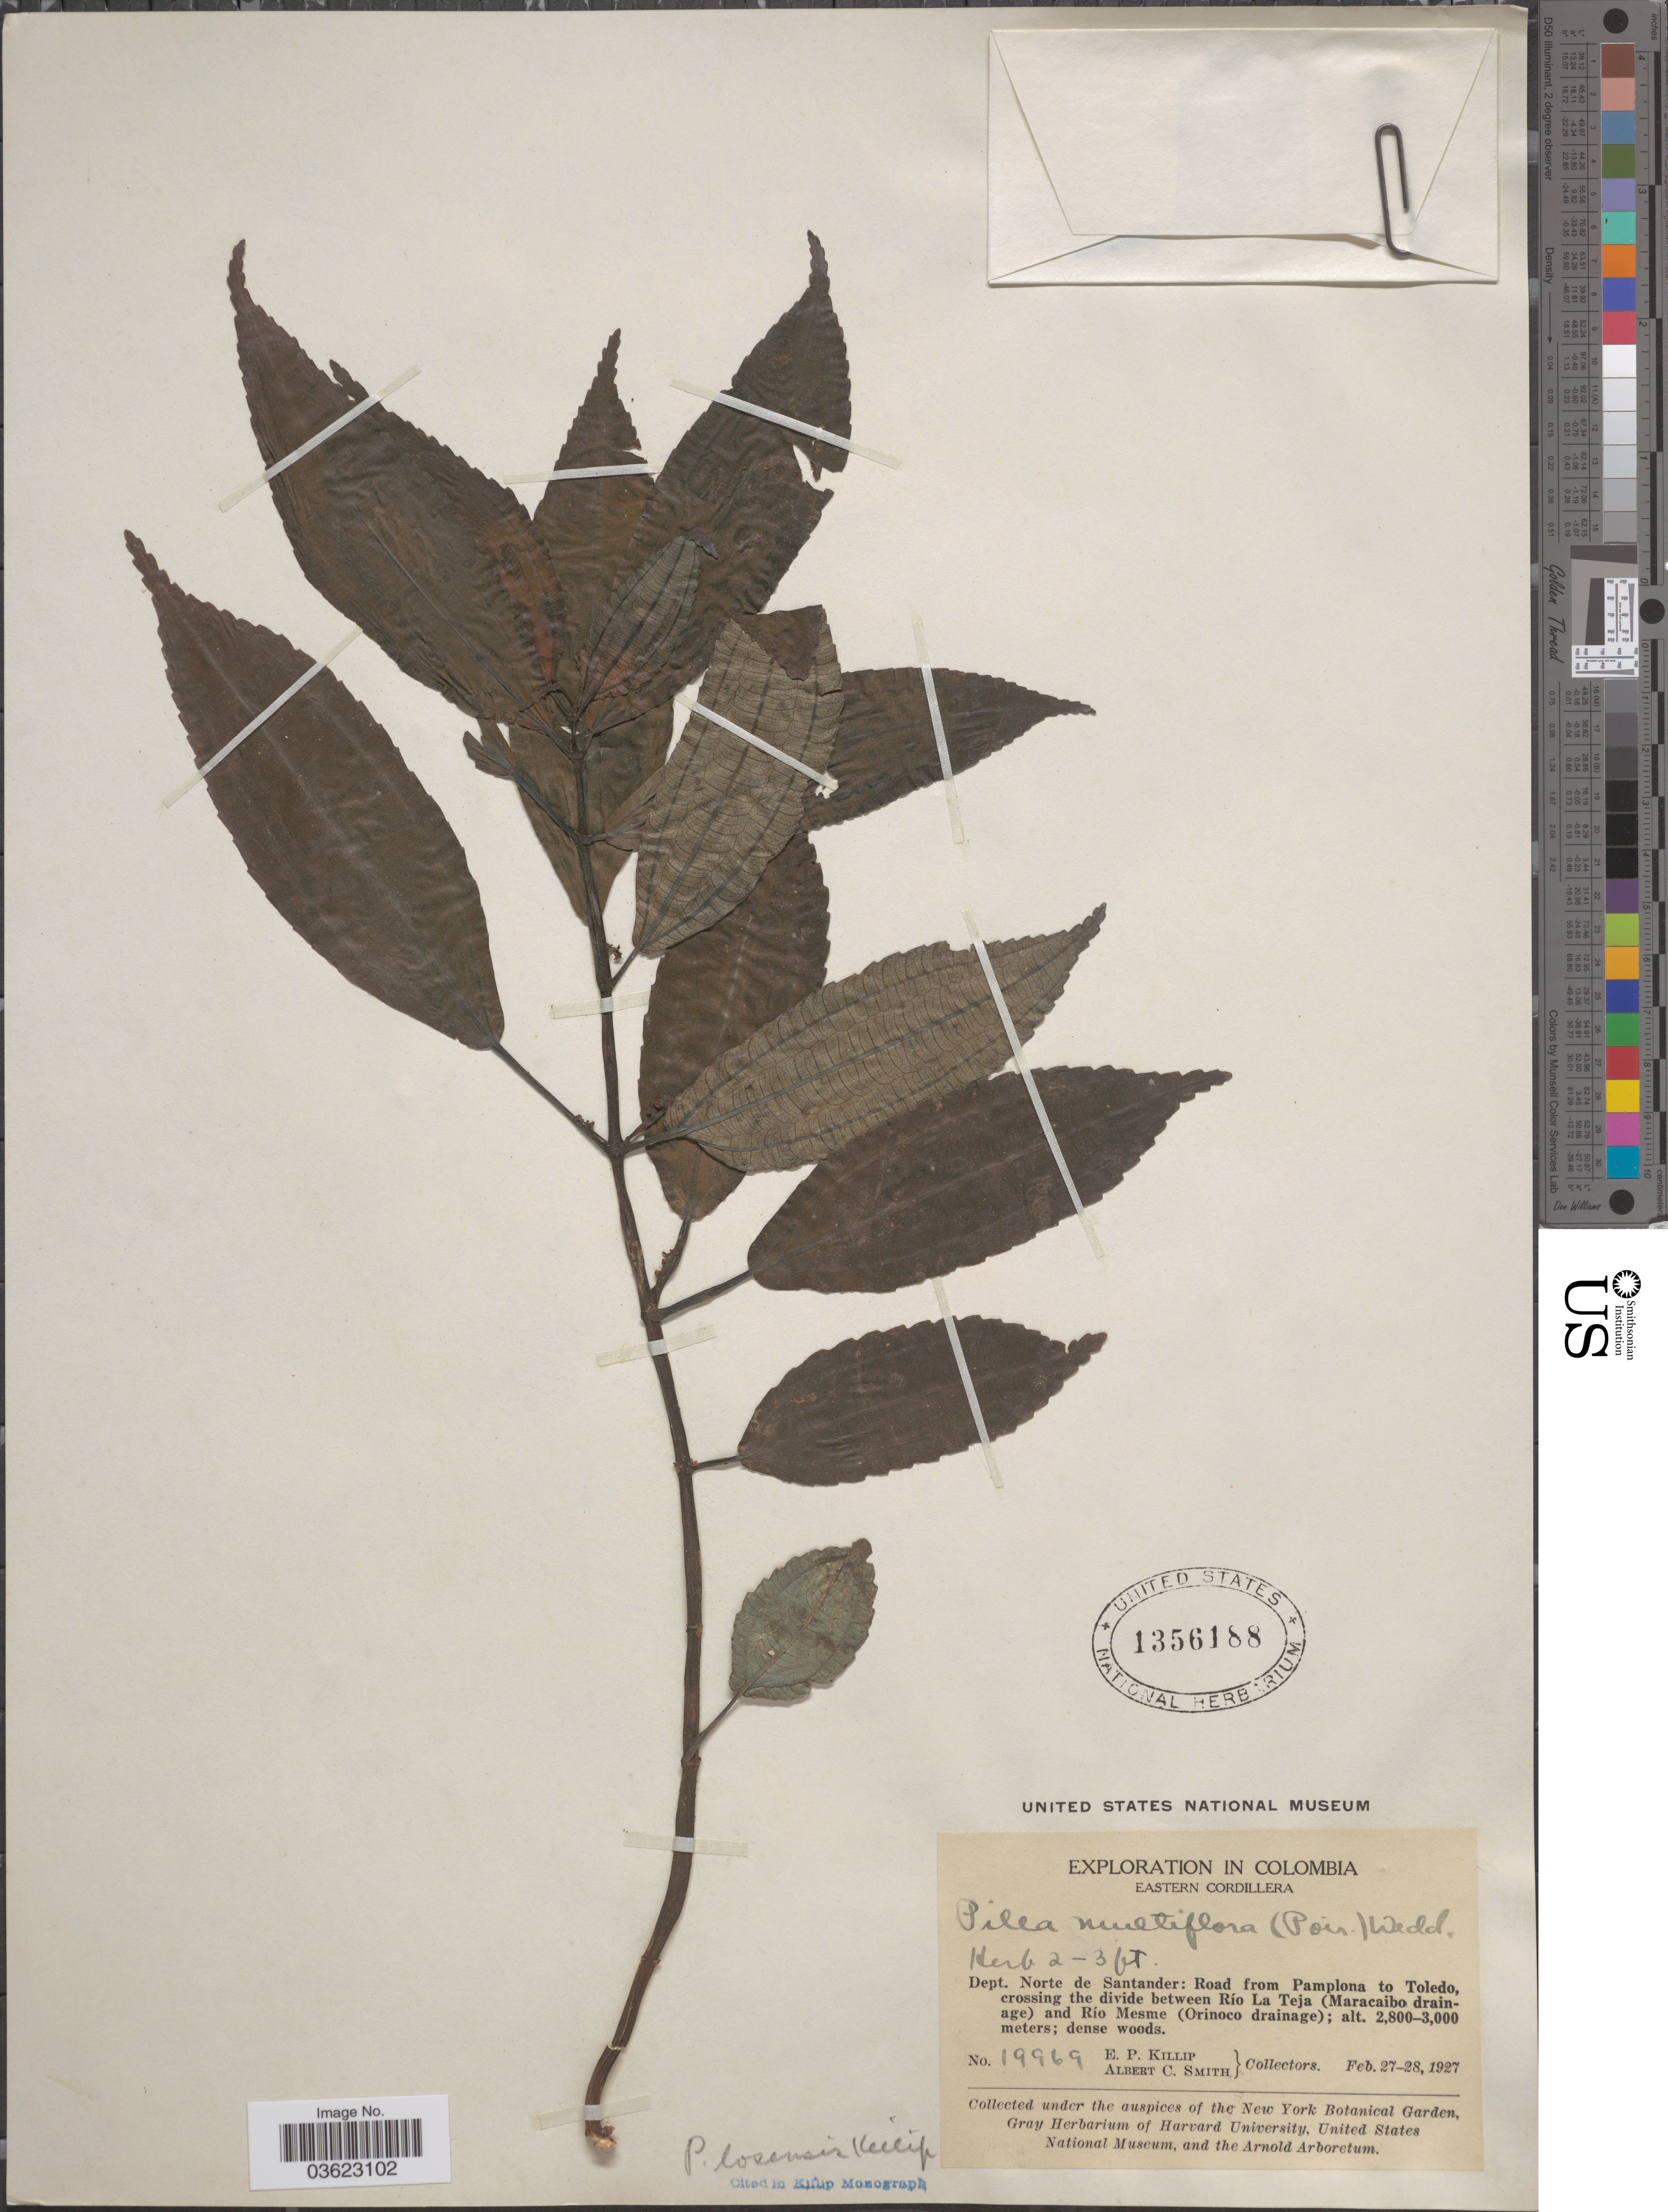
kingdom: Plantae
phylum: Tracheophyta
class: Magnoliopsida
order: Rosales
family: Urticaceae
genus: Pilea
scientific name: Pilea losensis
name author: Killip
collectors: E. P. Killip & A. C. Smith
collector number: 19969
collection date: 1927-02-27/1927-02-28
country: Colombia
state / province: Norte de Santander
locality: Eastern Cordillera. Dept. Norte de Santander: Road from Pamplona to Toledo, crossing the divide between Río La Teja (Maracaibo drainage) and Río Mesme (Orinoco drainage).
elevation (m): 2800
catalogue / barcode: US 1356188